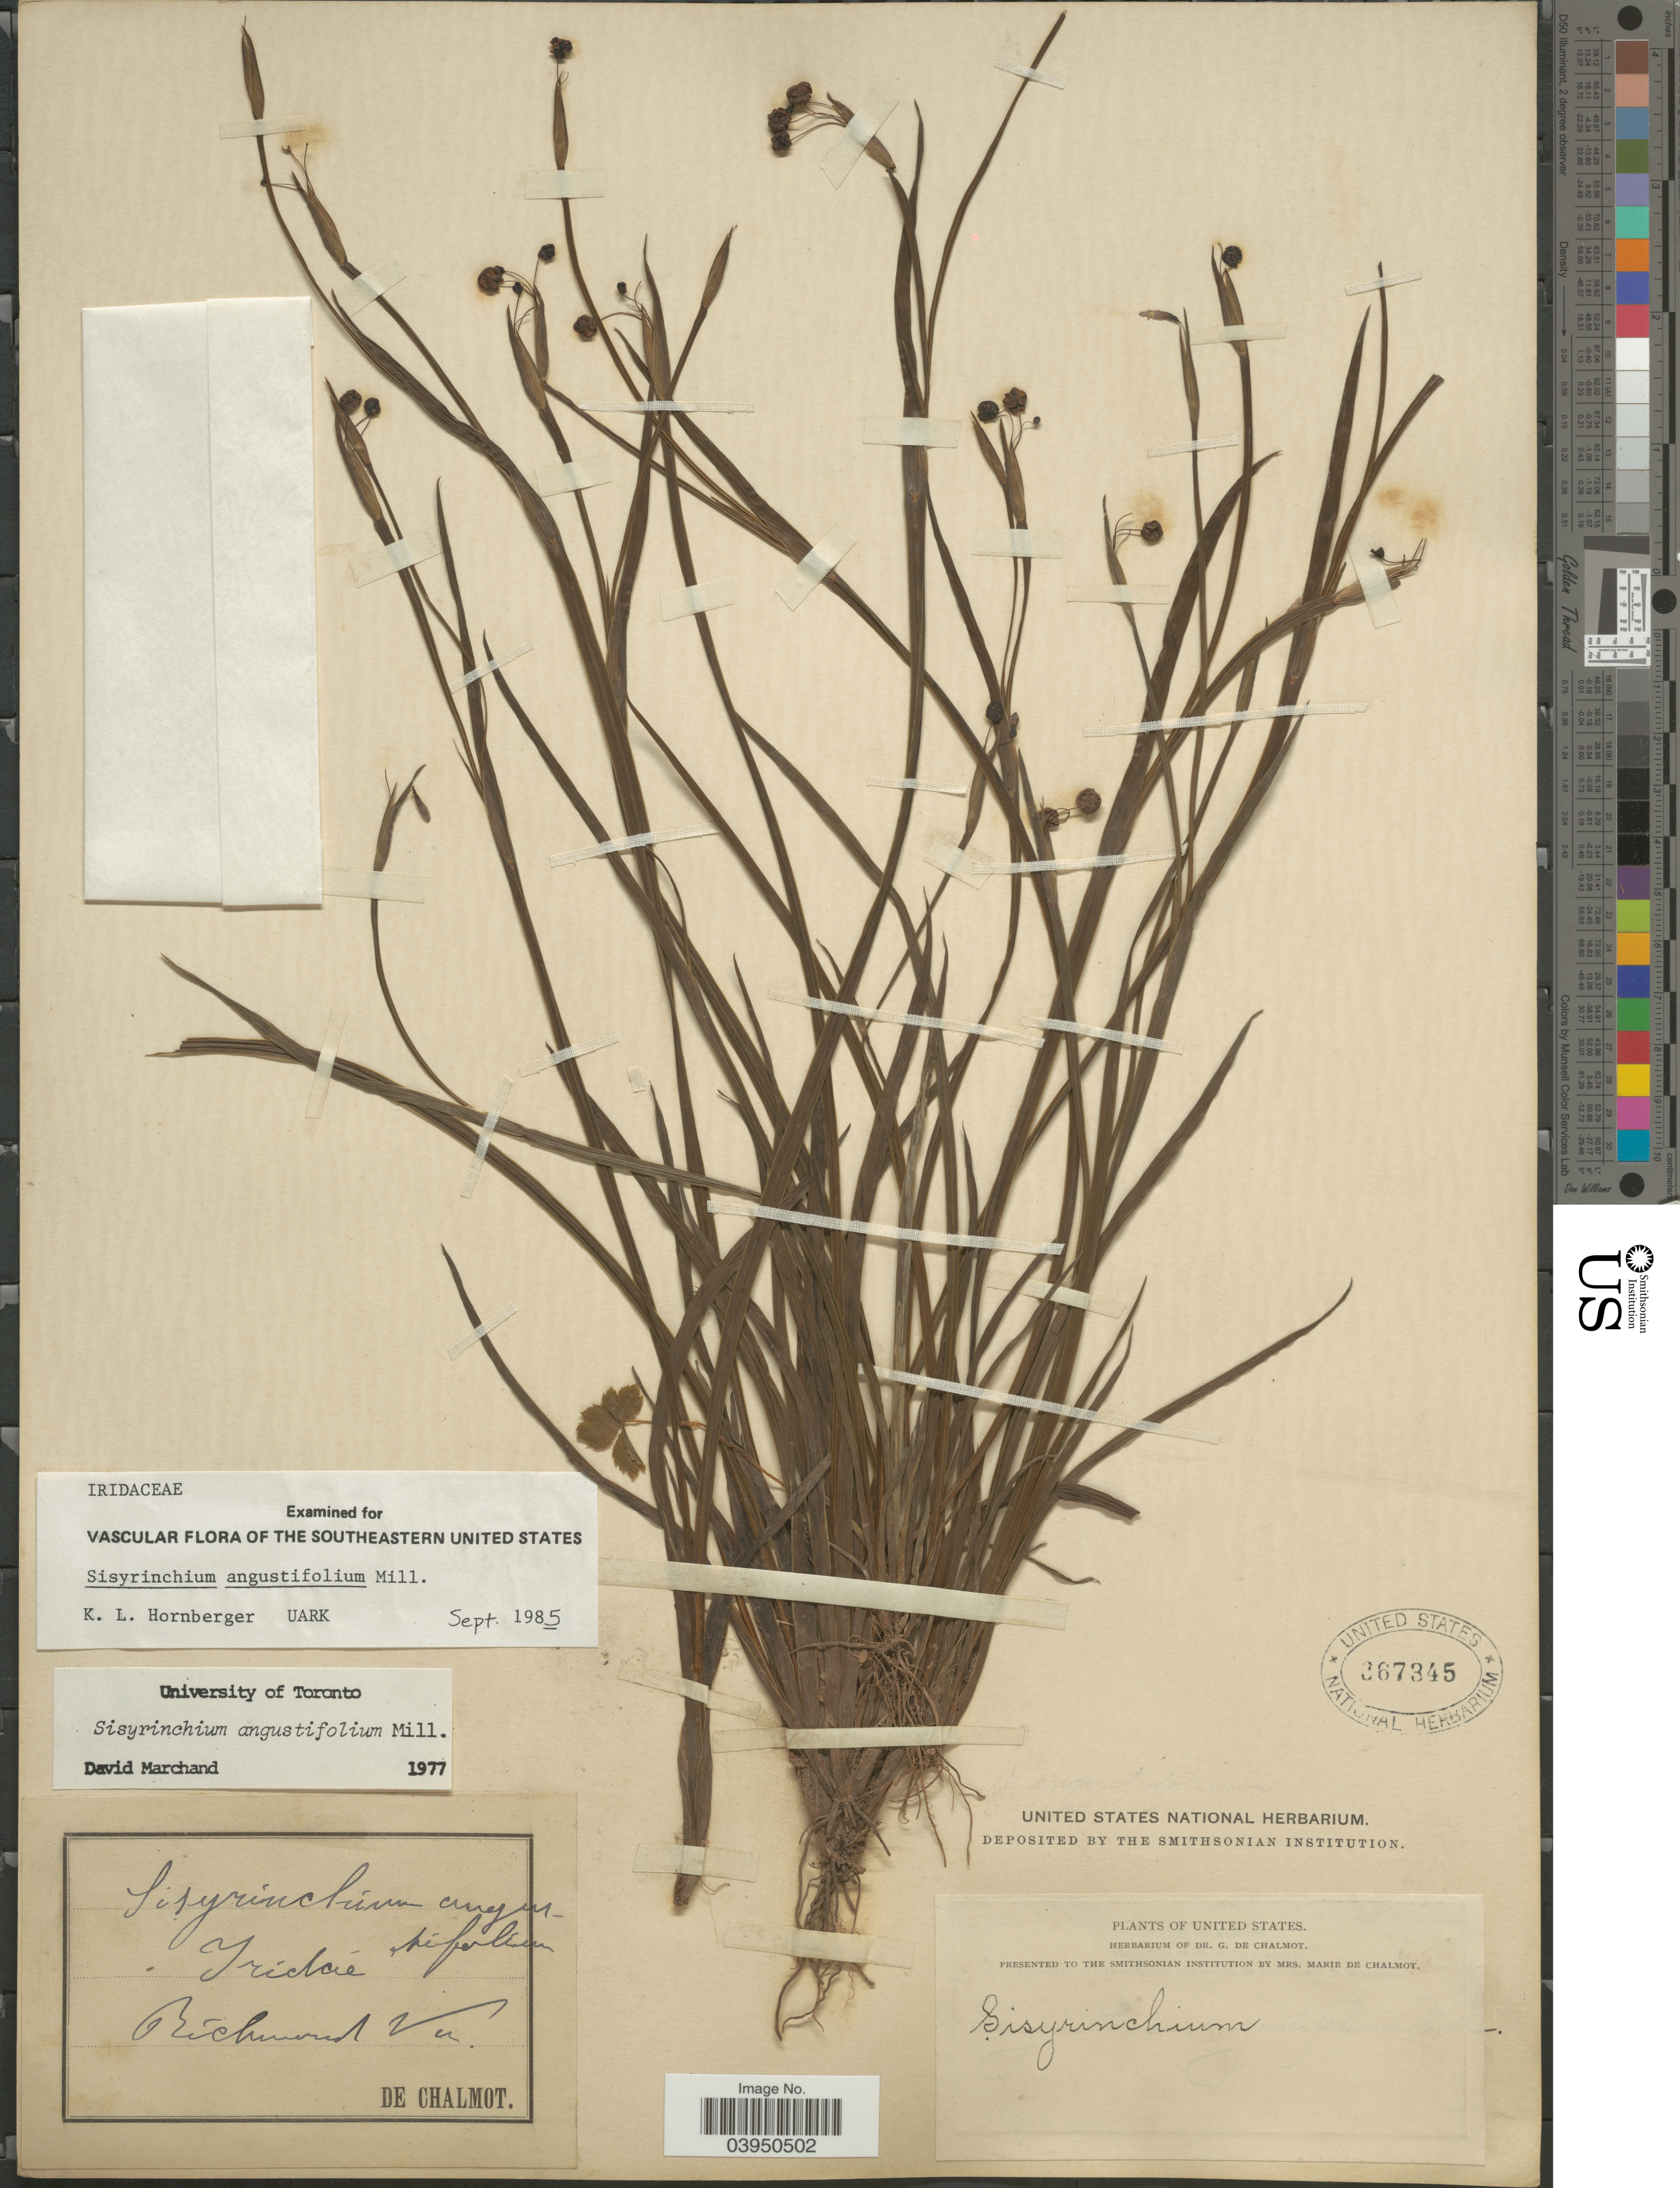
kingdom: Plantae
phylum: Tracheophyta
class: Liliopsida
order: Asparagales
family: Iridaceae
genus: Sisyrinchium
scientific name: Sisyrinchium angustifolium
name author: Mill.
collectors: G. de Chalmot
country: United States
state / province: Virginia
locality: Richmond.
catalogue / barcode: US 367345